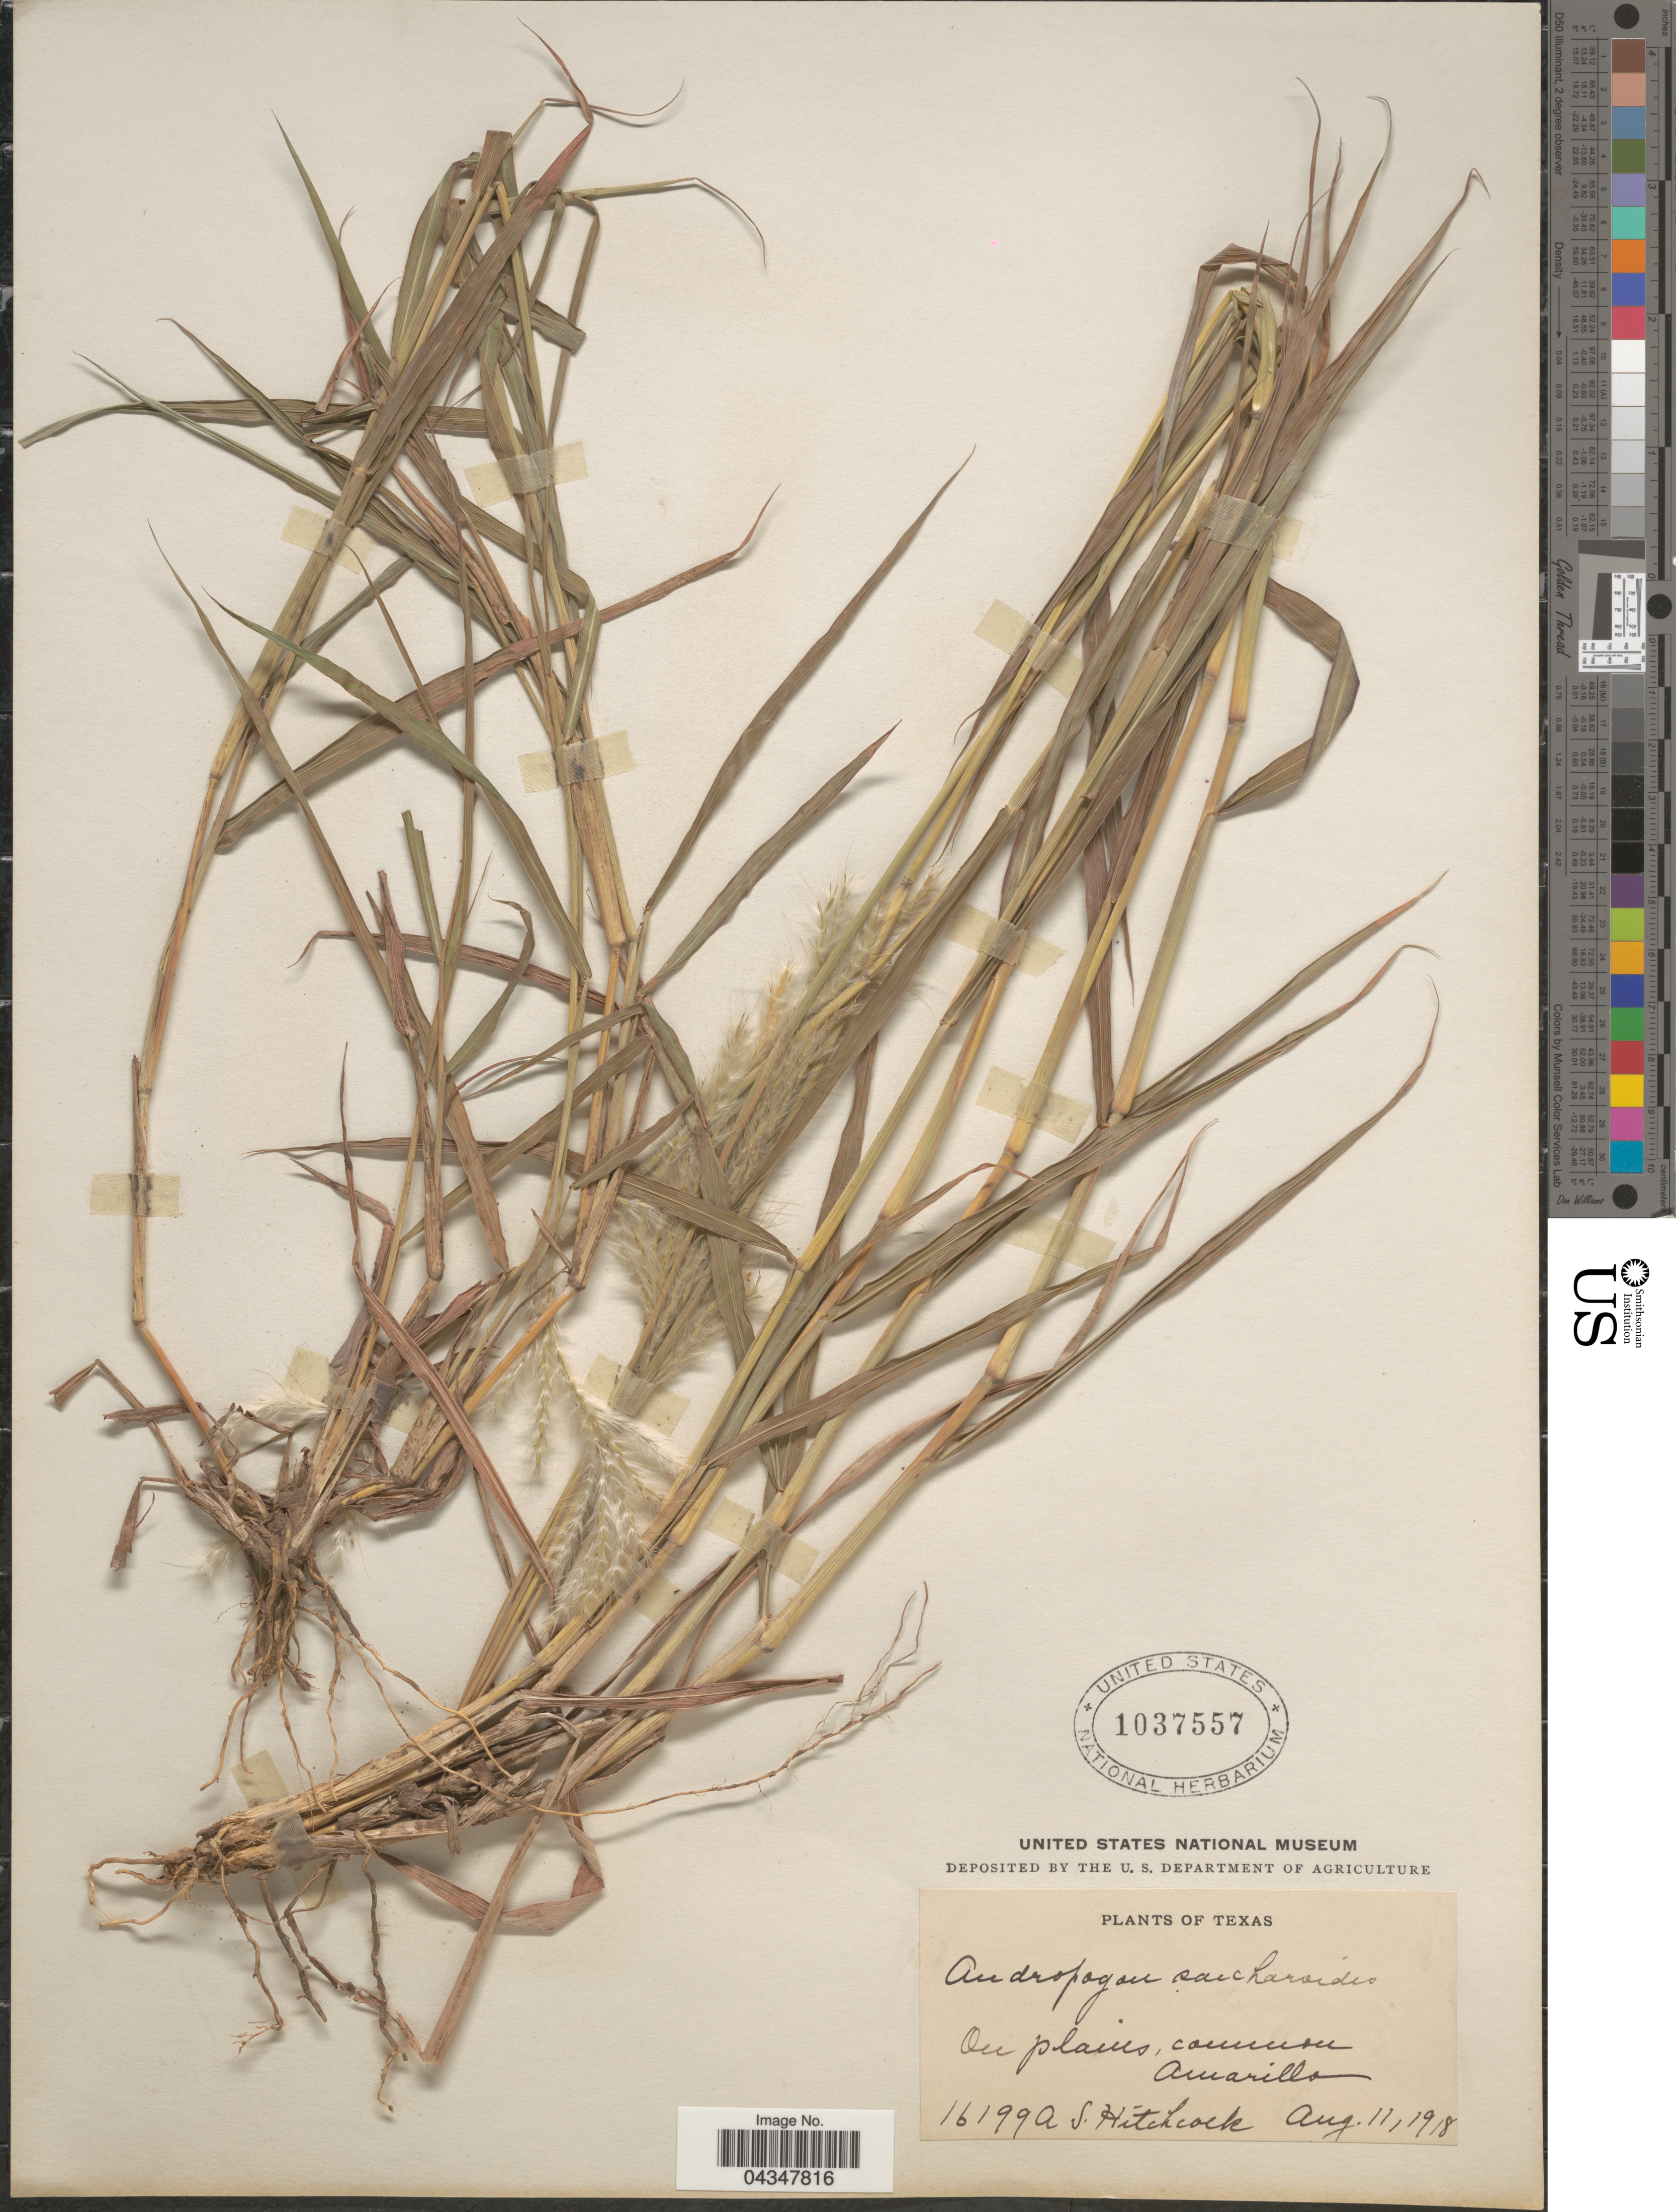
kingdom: Plantae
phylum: Tracheophyta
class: Liliopsida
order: Poales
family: Poaceae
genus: Bothriochloa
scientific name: Bothriochloa saccharoides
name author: (Sw.) Rydb.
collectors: A. S. Hitchcock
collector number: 16199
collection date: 1918-08-11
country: United States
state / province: Texas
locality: Amarillo.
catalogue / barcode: US 1037557